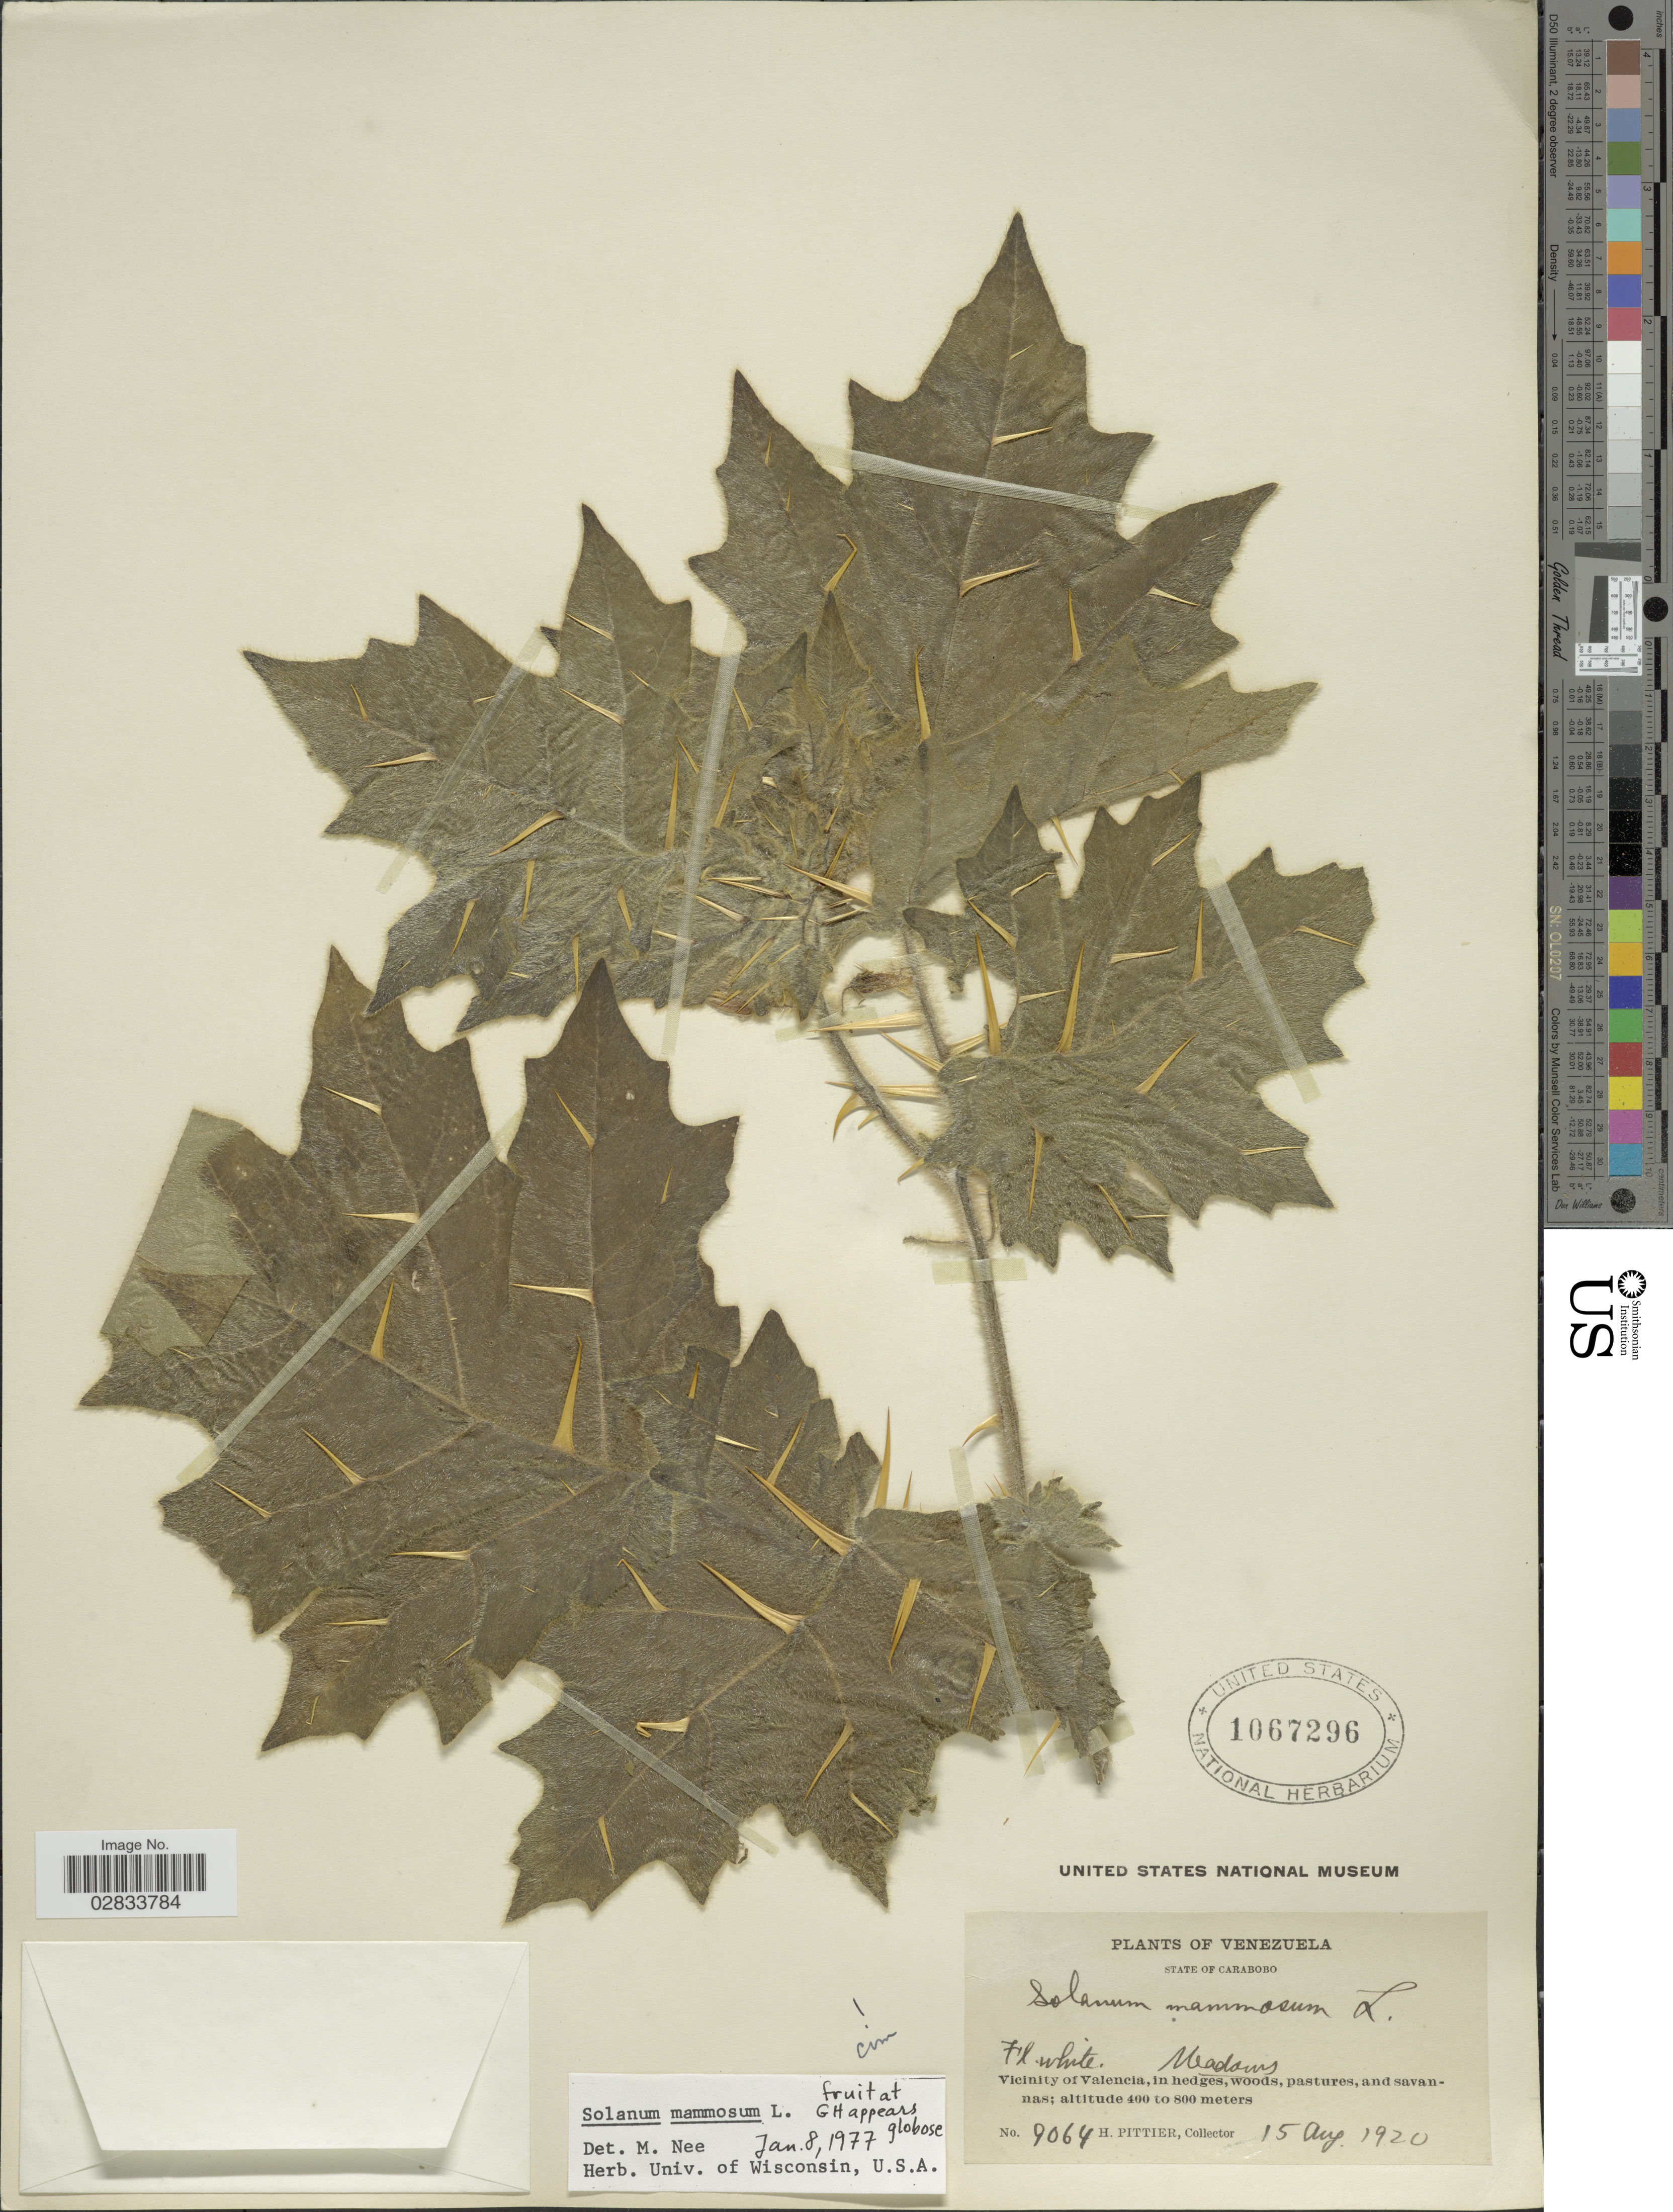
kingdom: Plantae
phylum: Tracheophyta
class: Magnoliopsida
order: Solanales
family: Solanaceae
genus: Solanum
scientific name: Solanum mammosum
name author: L.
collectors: H. F. Pittier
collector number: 9064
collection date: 1920-08-15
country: Venezuela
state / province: Carabobo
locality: State of Carabobo, Vicinity of Valencia, in hedges, woods, pastures, and savanas. Meadows.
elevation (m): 400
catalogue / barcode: US 1067296